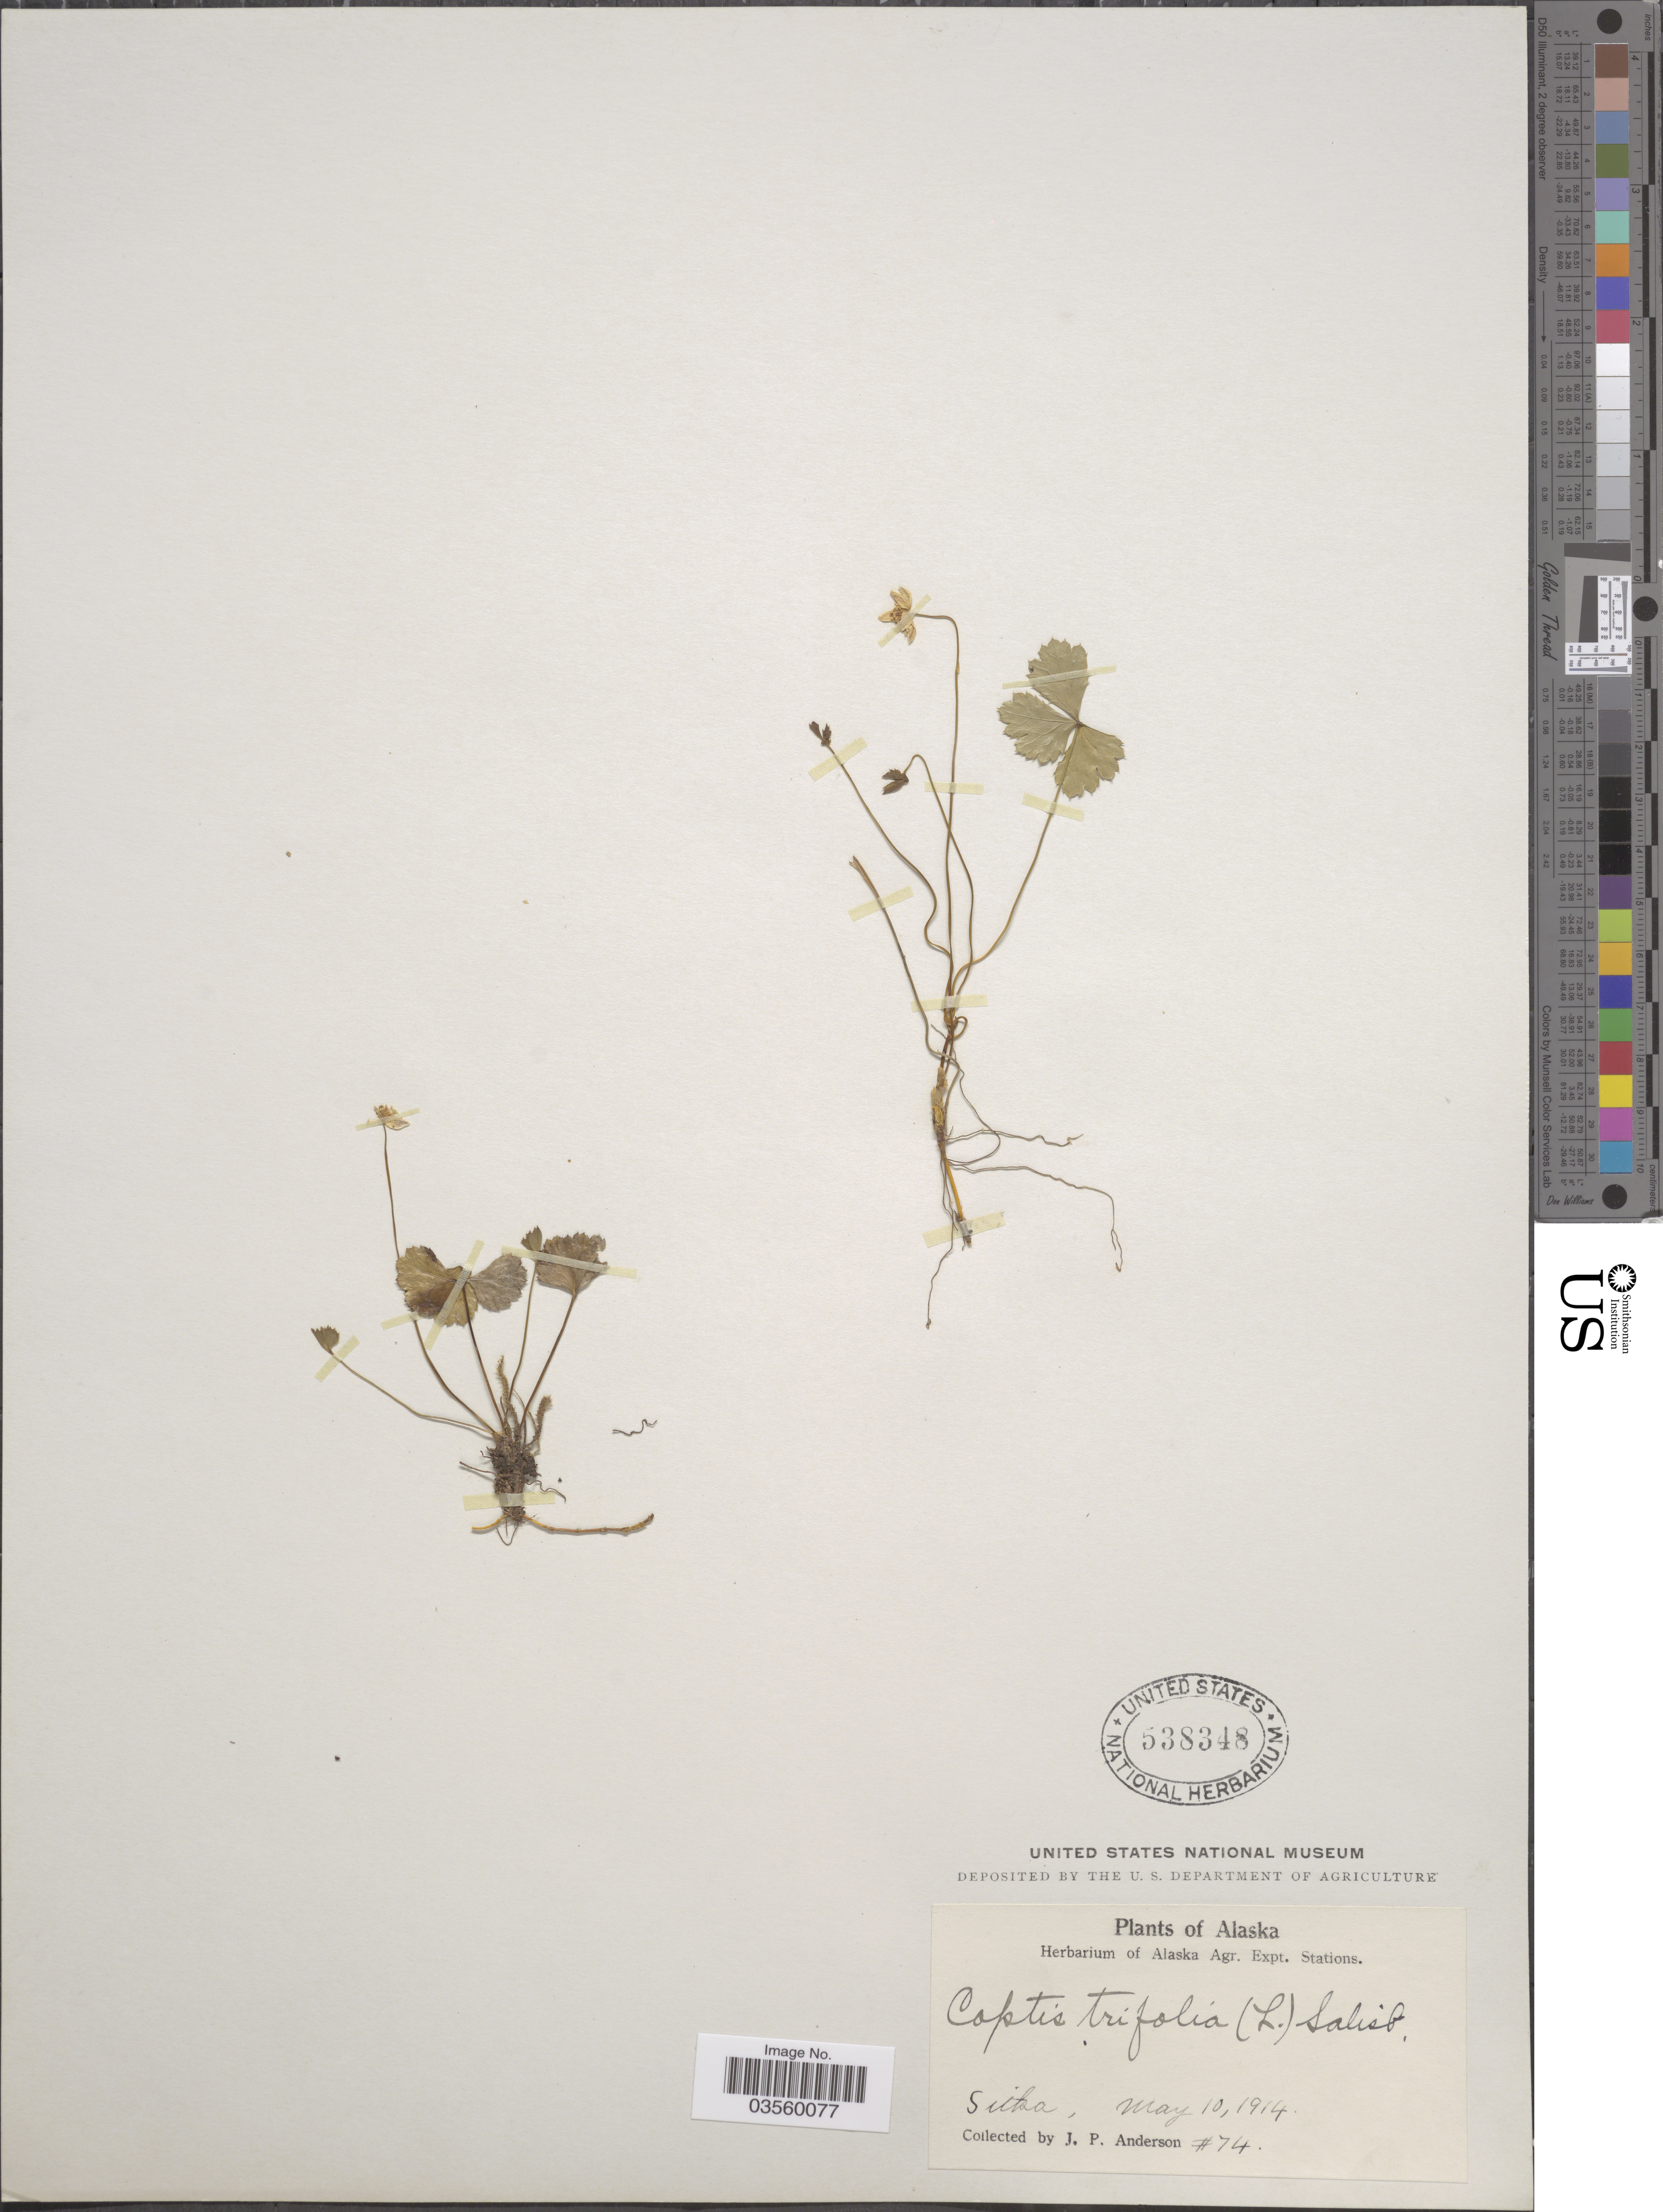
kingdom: Plantae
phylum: Tracheophyta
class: Magnoliopsida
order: Ranunculales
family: Ranunculaceae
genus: Coptis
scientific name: Coptis trifolia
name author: (L.) Salisb.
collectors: J. P. Anderson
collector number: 74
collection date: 1914-05-10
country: United States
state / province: Alaska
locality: Sitka.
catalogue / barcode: US 538348